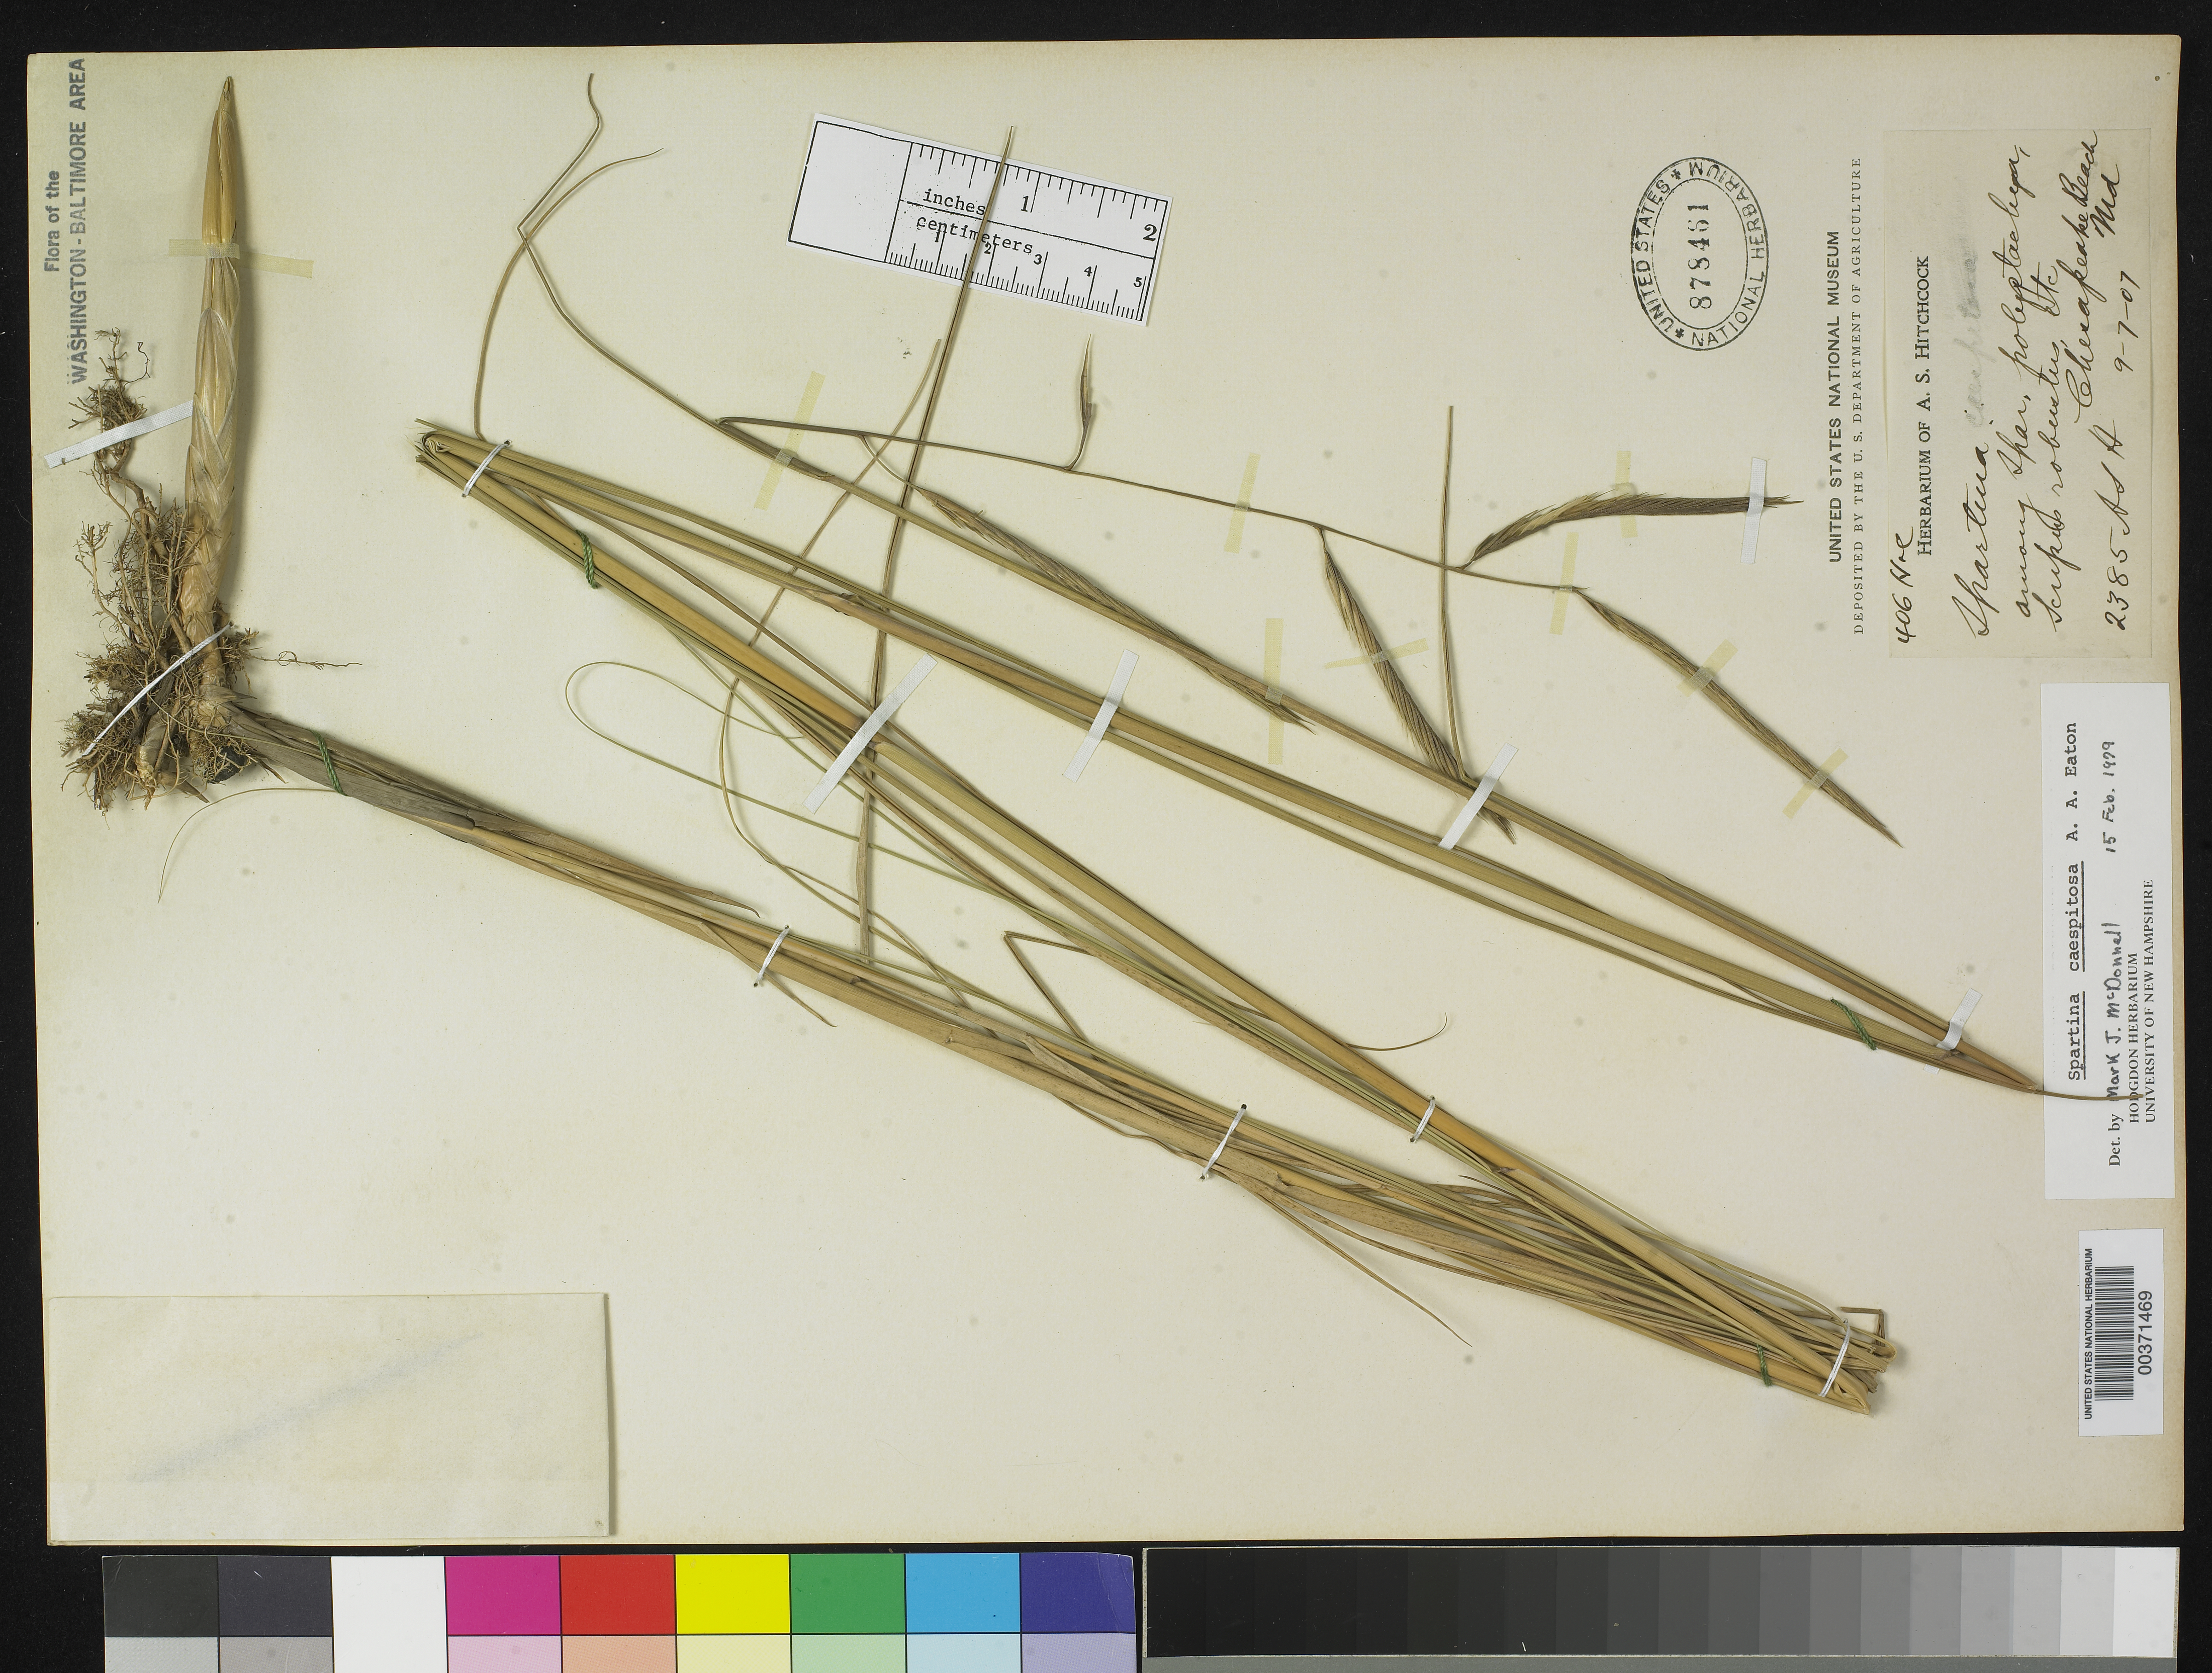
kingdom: Plantae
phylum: Tracheophyta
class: Liliopsida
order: Poales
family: Poaceae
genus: Spartina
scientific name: Spartina caespitosa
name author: A.A. Eaton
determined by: Mcdonnell, M. J.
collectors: A. A. Eaton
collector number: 2385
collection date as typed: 07 Jul 1907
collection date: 1907-07-07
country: United States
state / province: Maryland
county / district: Carroll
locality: Chesapeake Beach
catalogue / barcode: US 878461